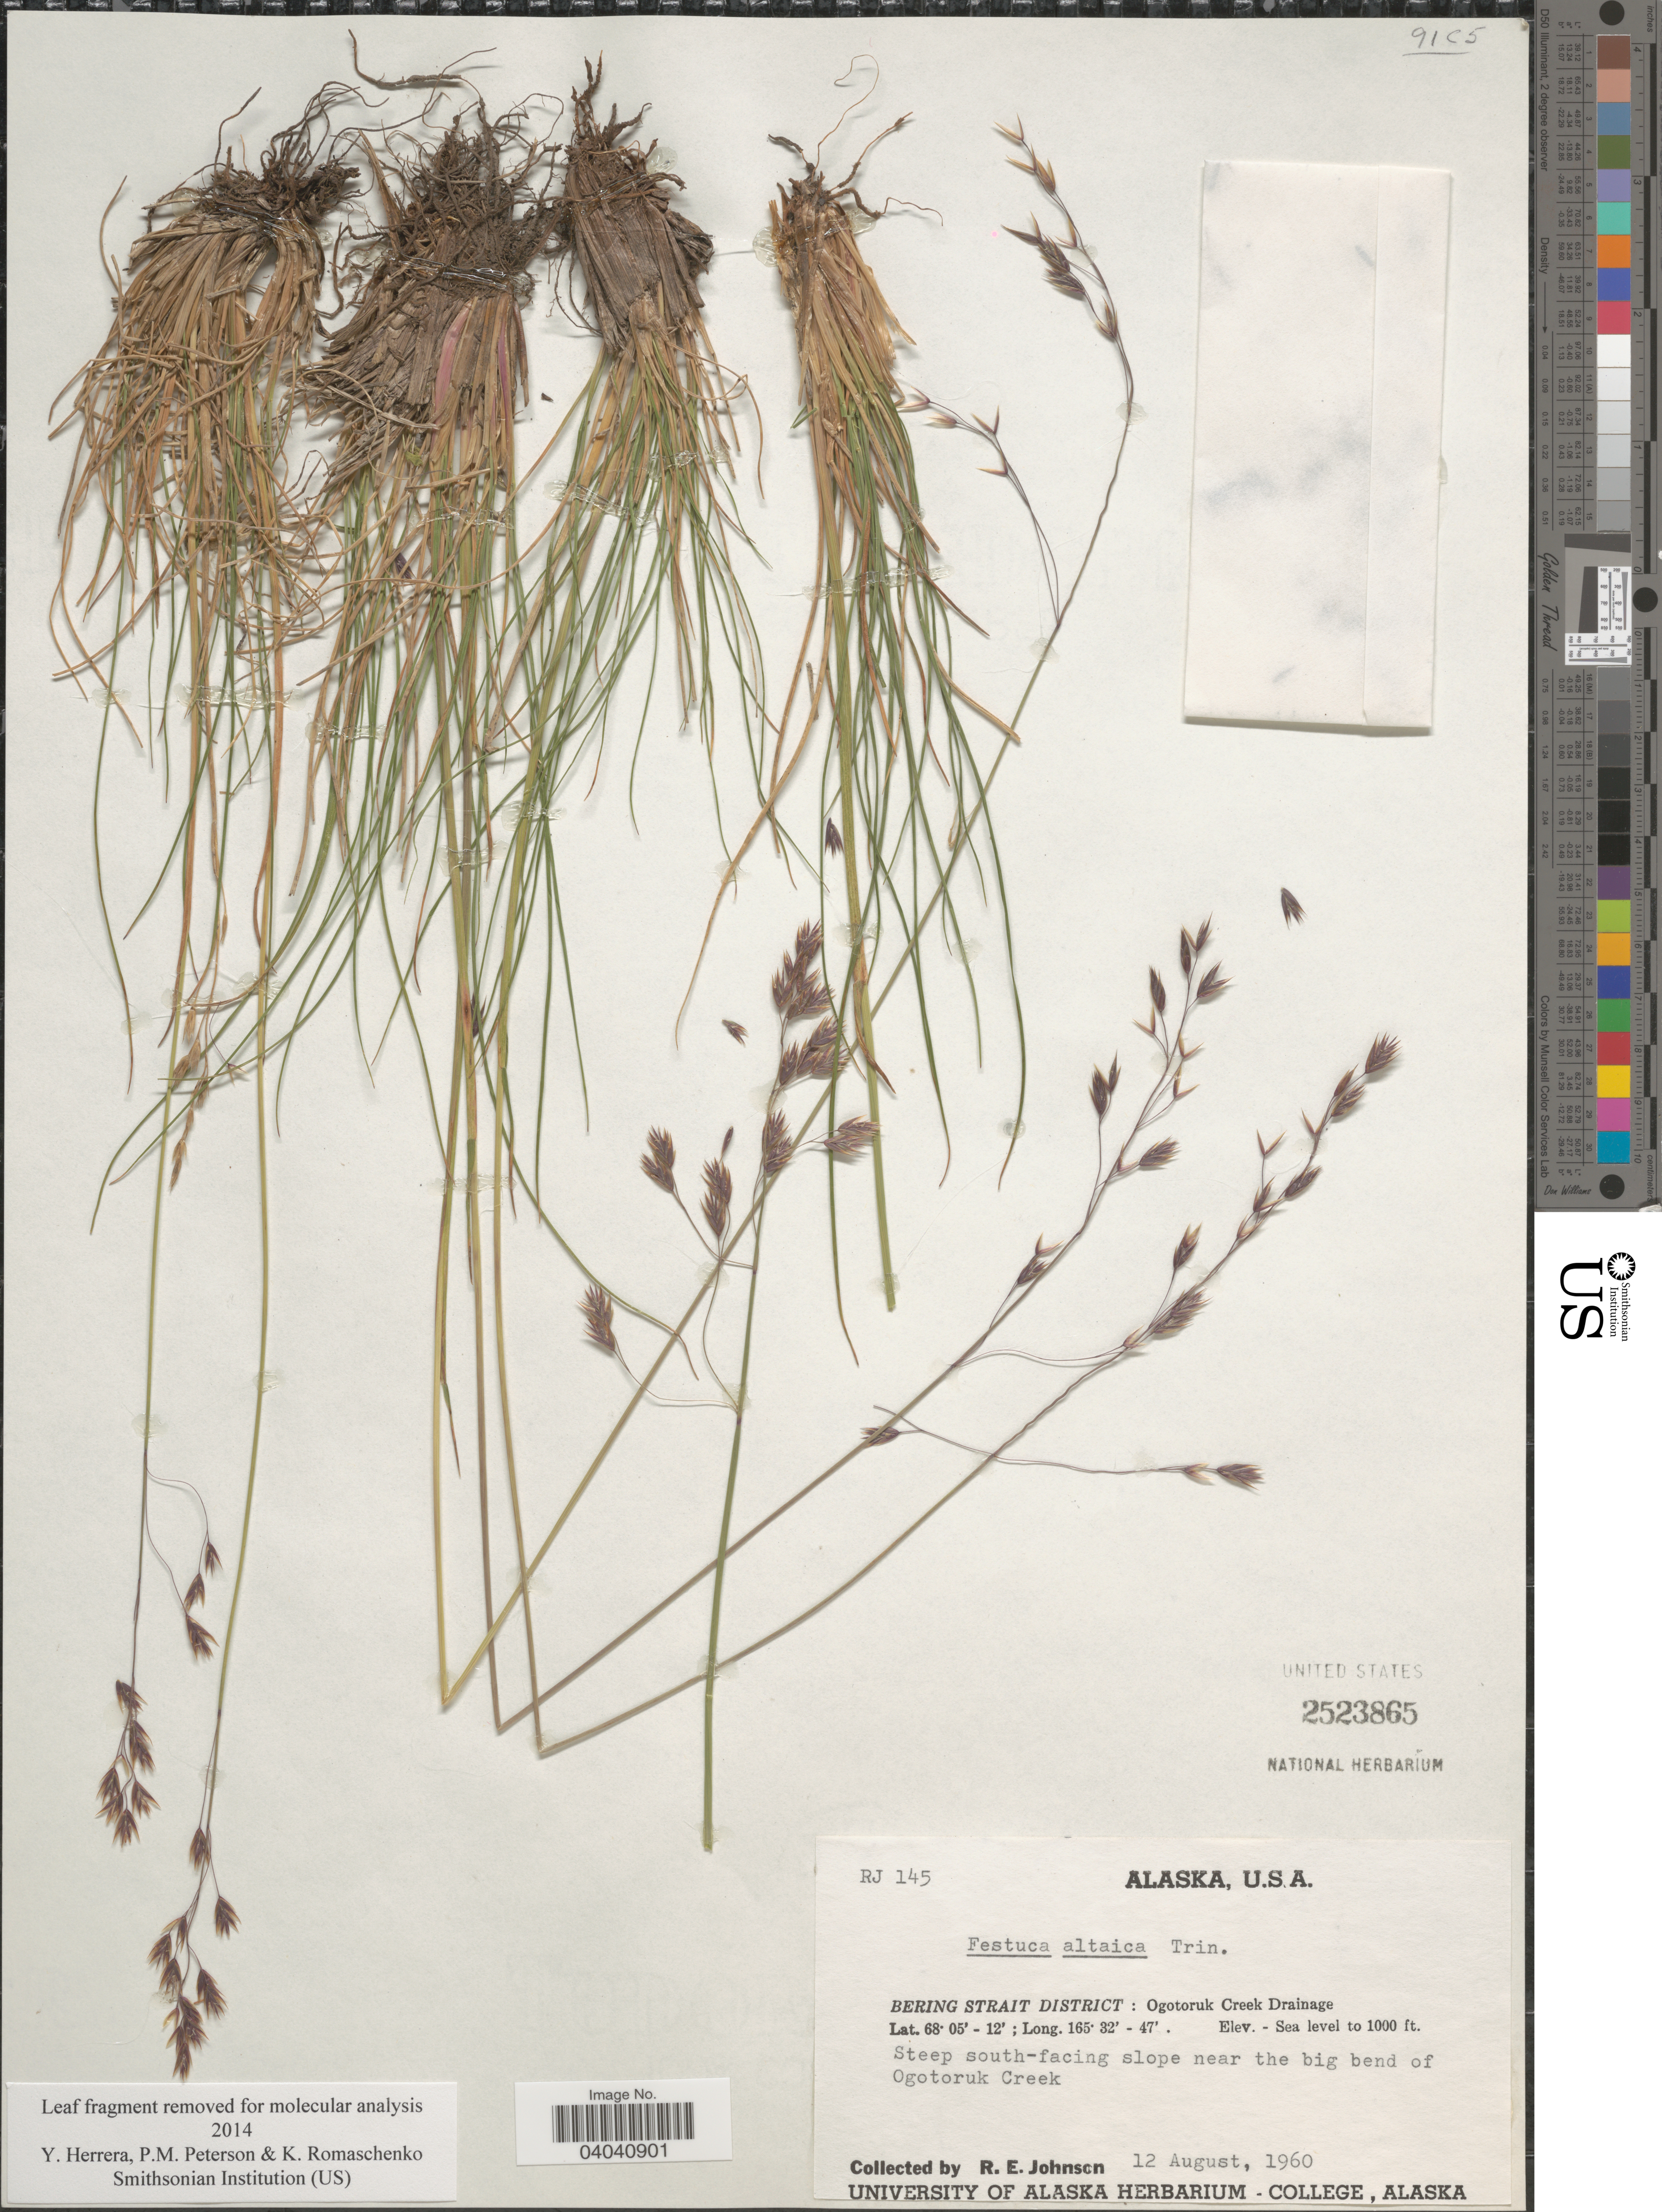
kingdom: Plantae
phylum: Tracheophyta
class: Liliopsida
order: Poales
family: Poaceae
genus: Festuca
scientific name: Festuca altaica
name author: Trin.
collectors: R. Johnson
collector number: RJ145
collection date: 1960-08-12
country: United States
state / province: Alaska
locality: Bering Strait District: Ogotoruk Creek Drainage. Steep south-facing slope near the big bend of Ogotoruk Creek.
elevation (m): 0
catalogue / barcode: US 2523865